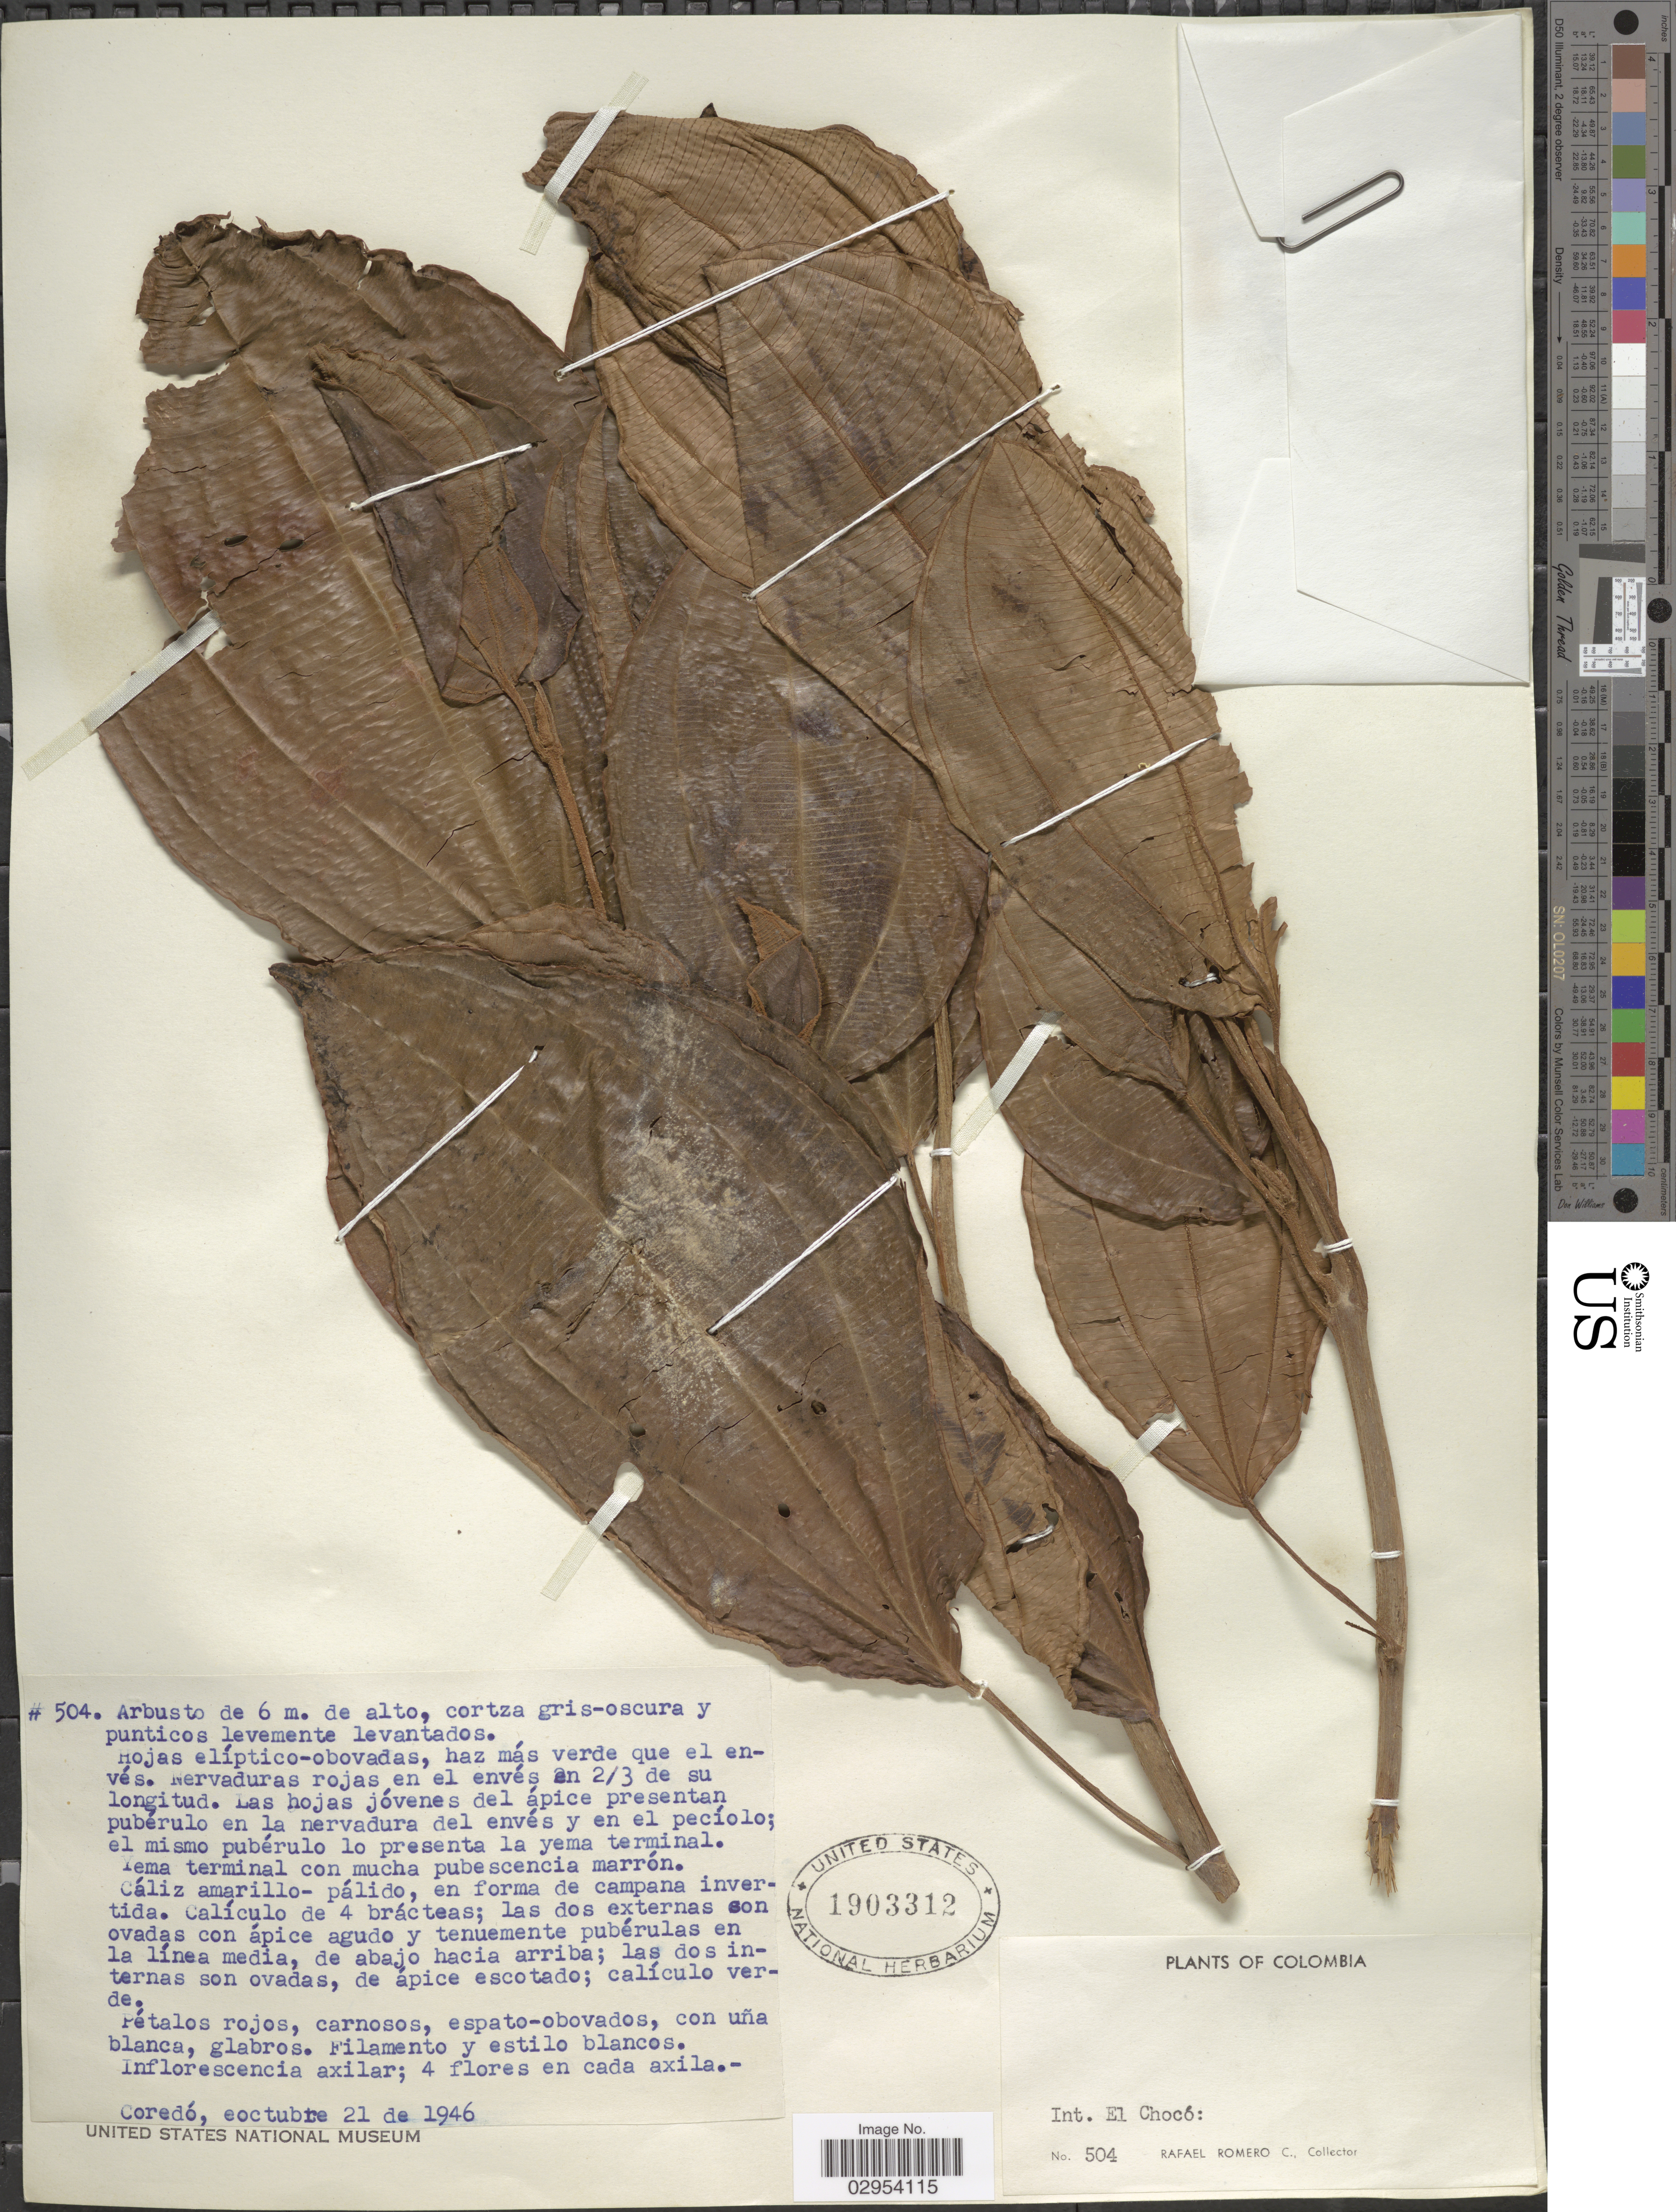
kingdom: Plantae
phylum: Tracheophyta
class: Magnoliopsida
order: Myrtales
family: Melastomataceae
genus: Topobea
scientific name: Topobea floribunda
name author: Gleason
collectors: R. Romero Castañeda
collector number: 504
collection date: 1946-10-21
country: Colombia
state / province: Chocó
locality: Int. El Chocó. Coredó.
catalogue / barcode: US 1903312